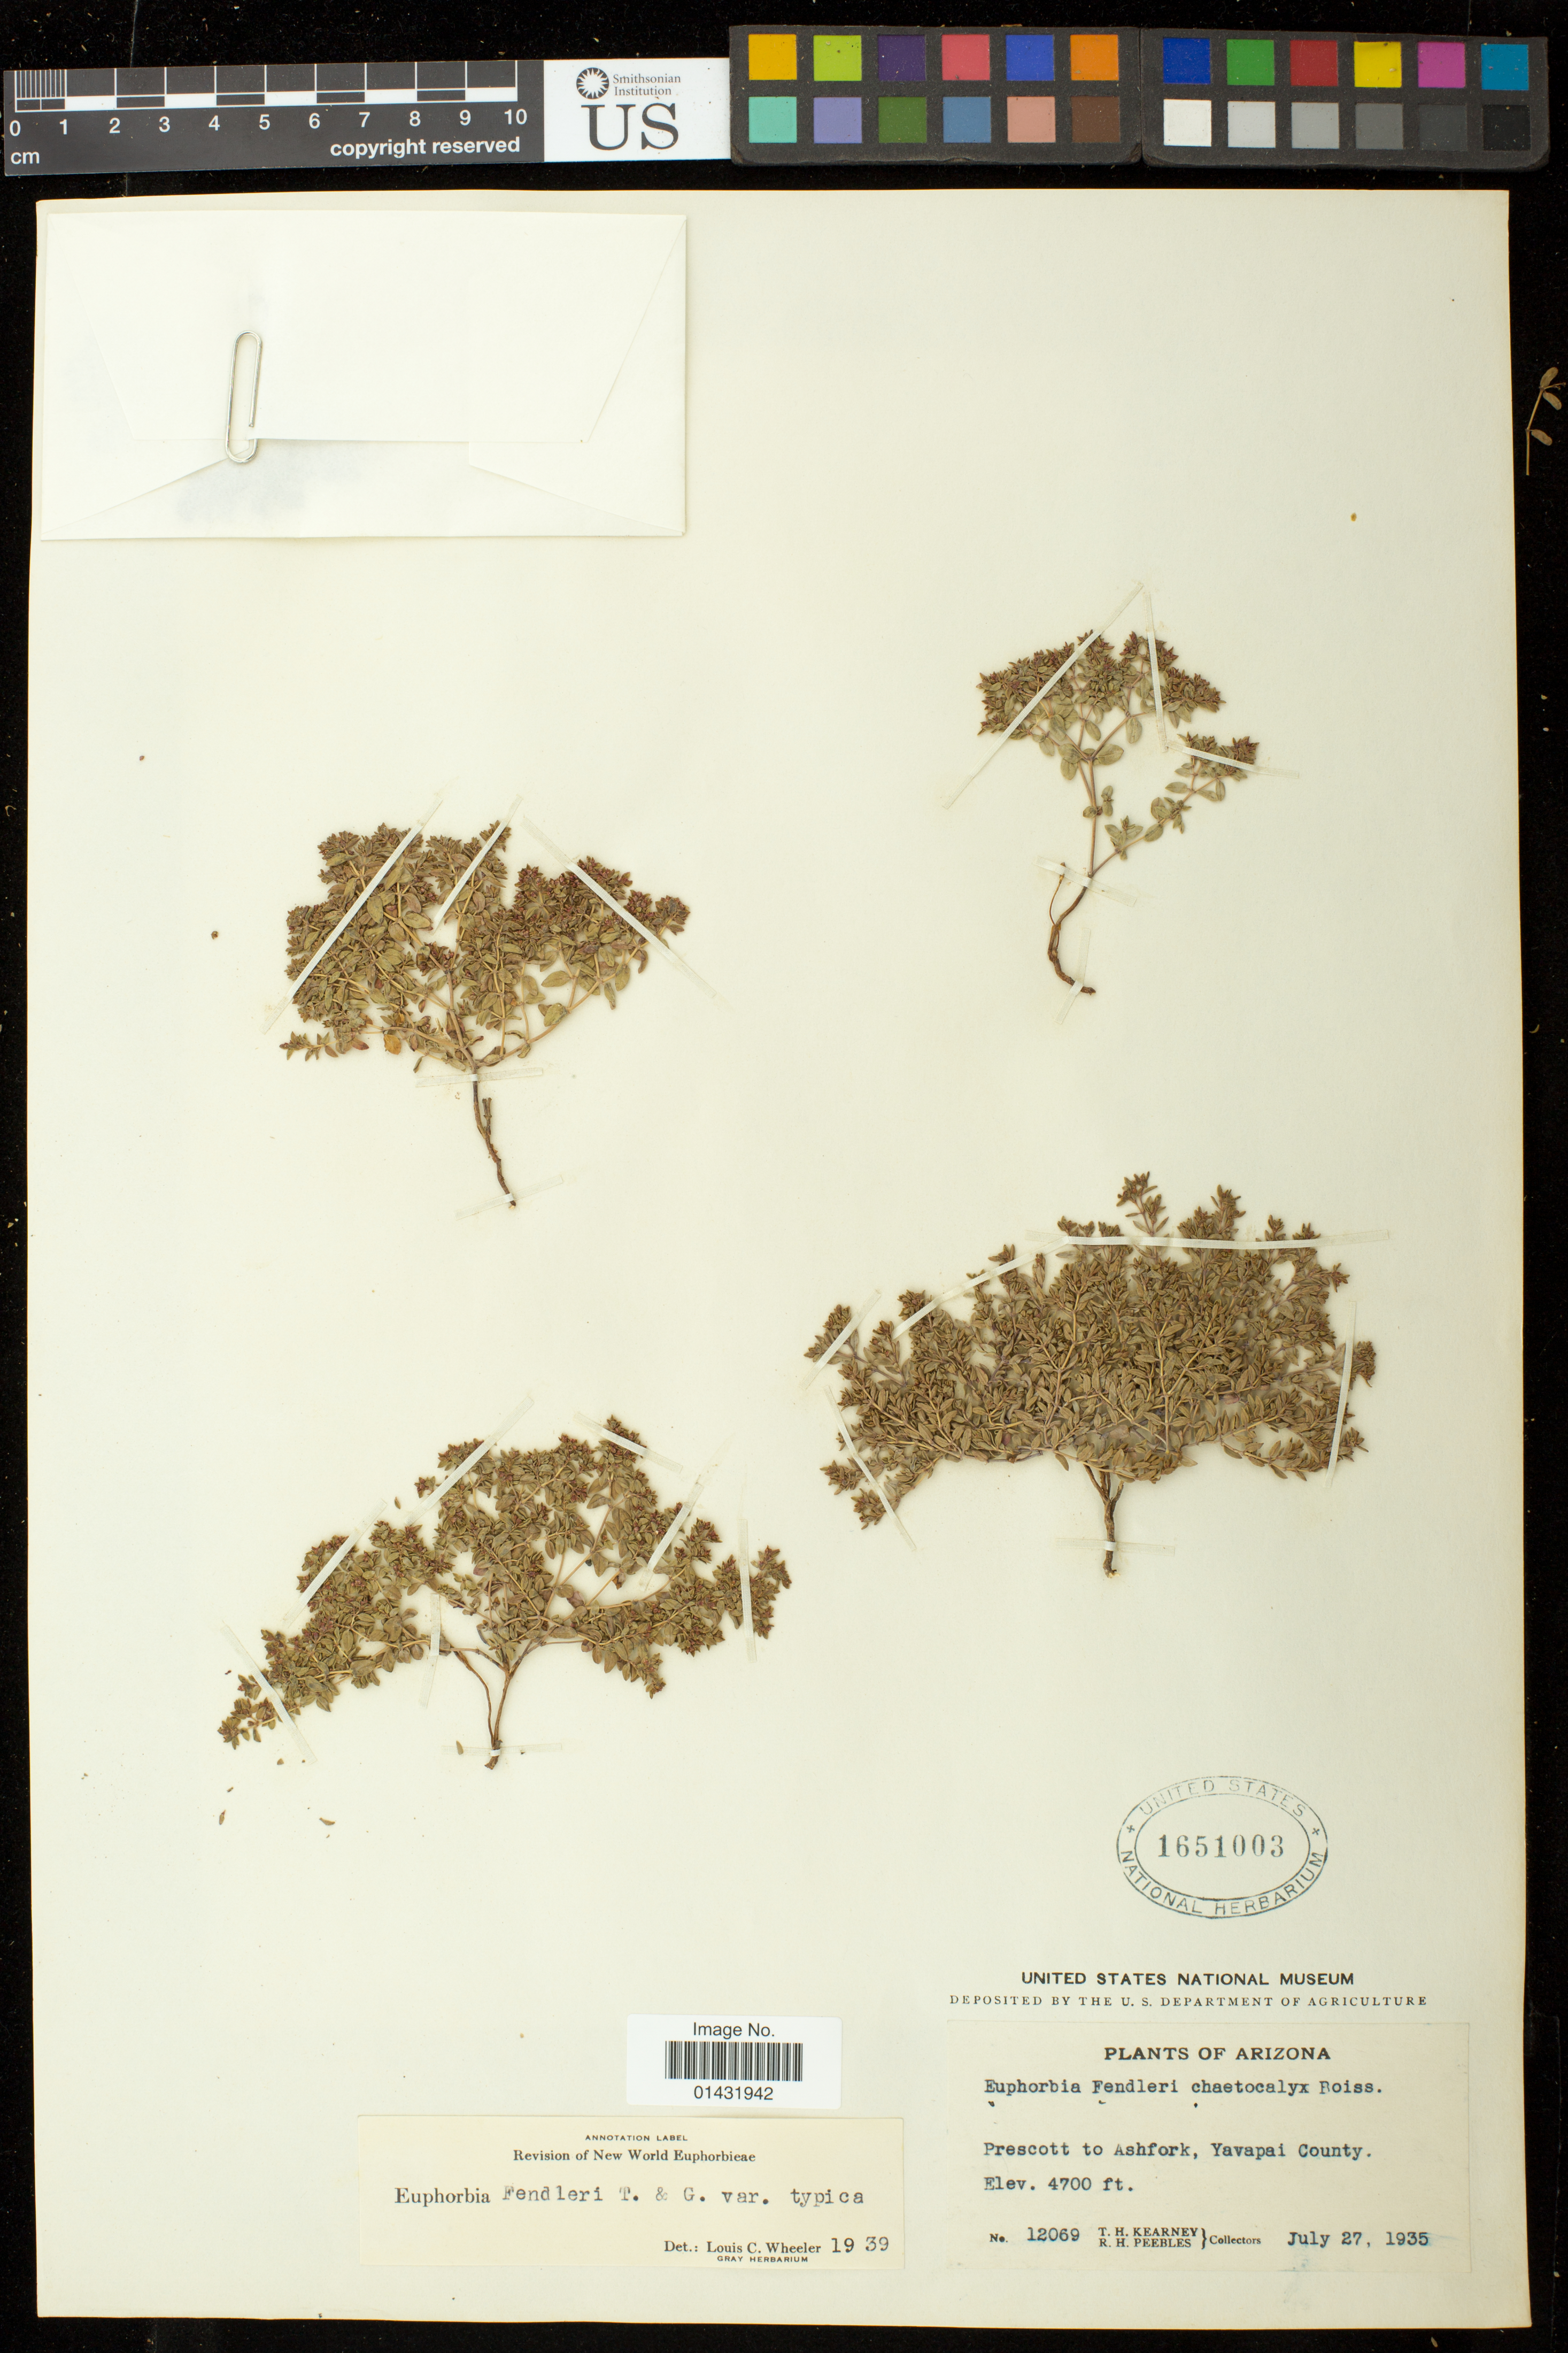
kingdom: Plantae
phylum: Tracheophyta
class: Magnoliopsida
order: Malpighiales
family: Euphorbiaceae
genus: Euphorbia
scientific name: Euphorbia fendleri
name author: Torr. & A. Gray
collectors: T. H. Kearney & R. H. Peebles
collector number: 12069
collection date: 1935-07-27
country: United States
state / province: Arizona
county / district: Yavapai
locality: Prescott to Ashfork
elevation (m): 1433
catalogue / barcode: US 1651003